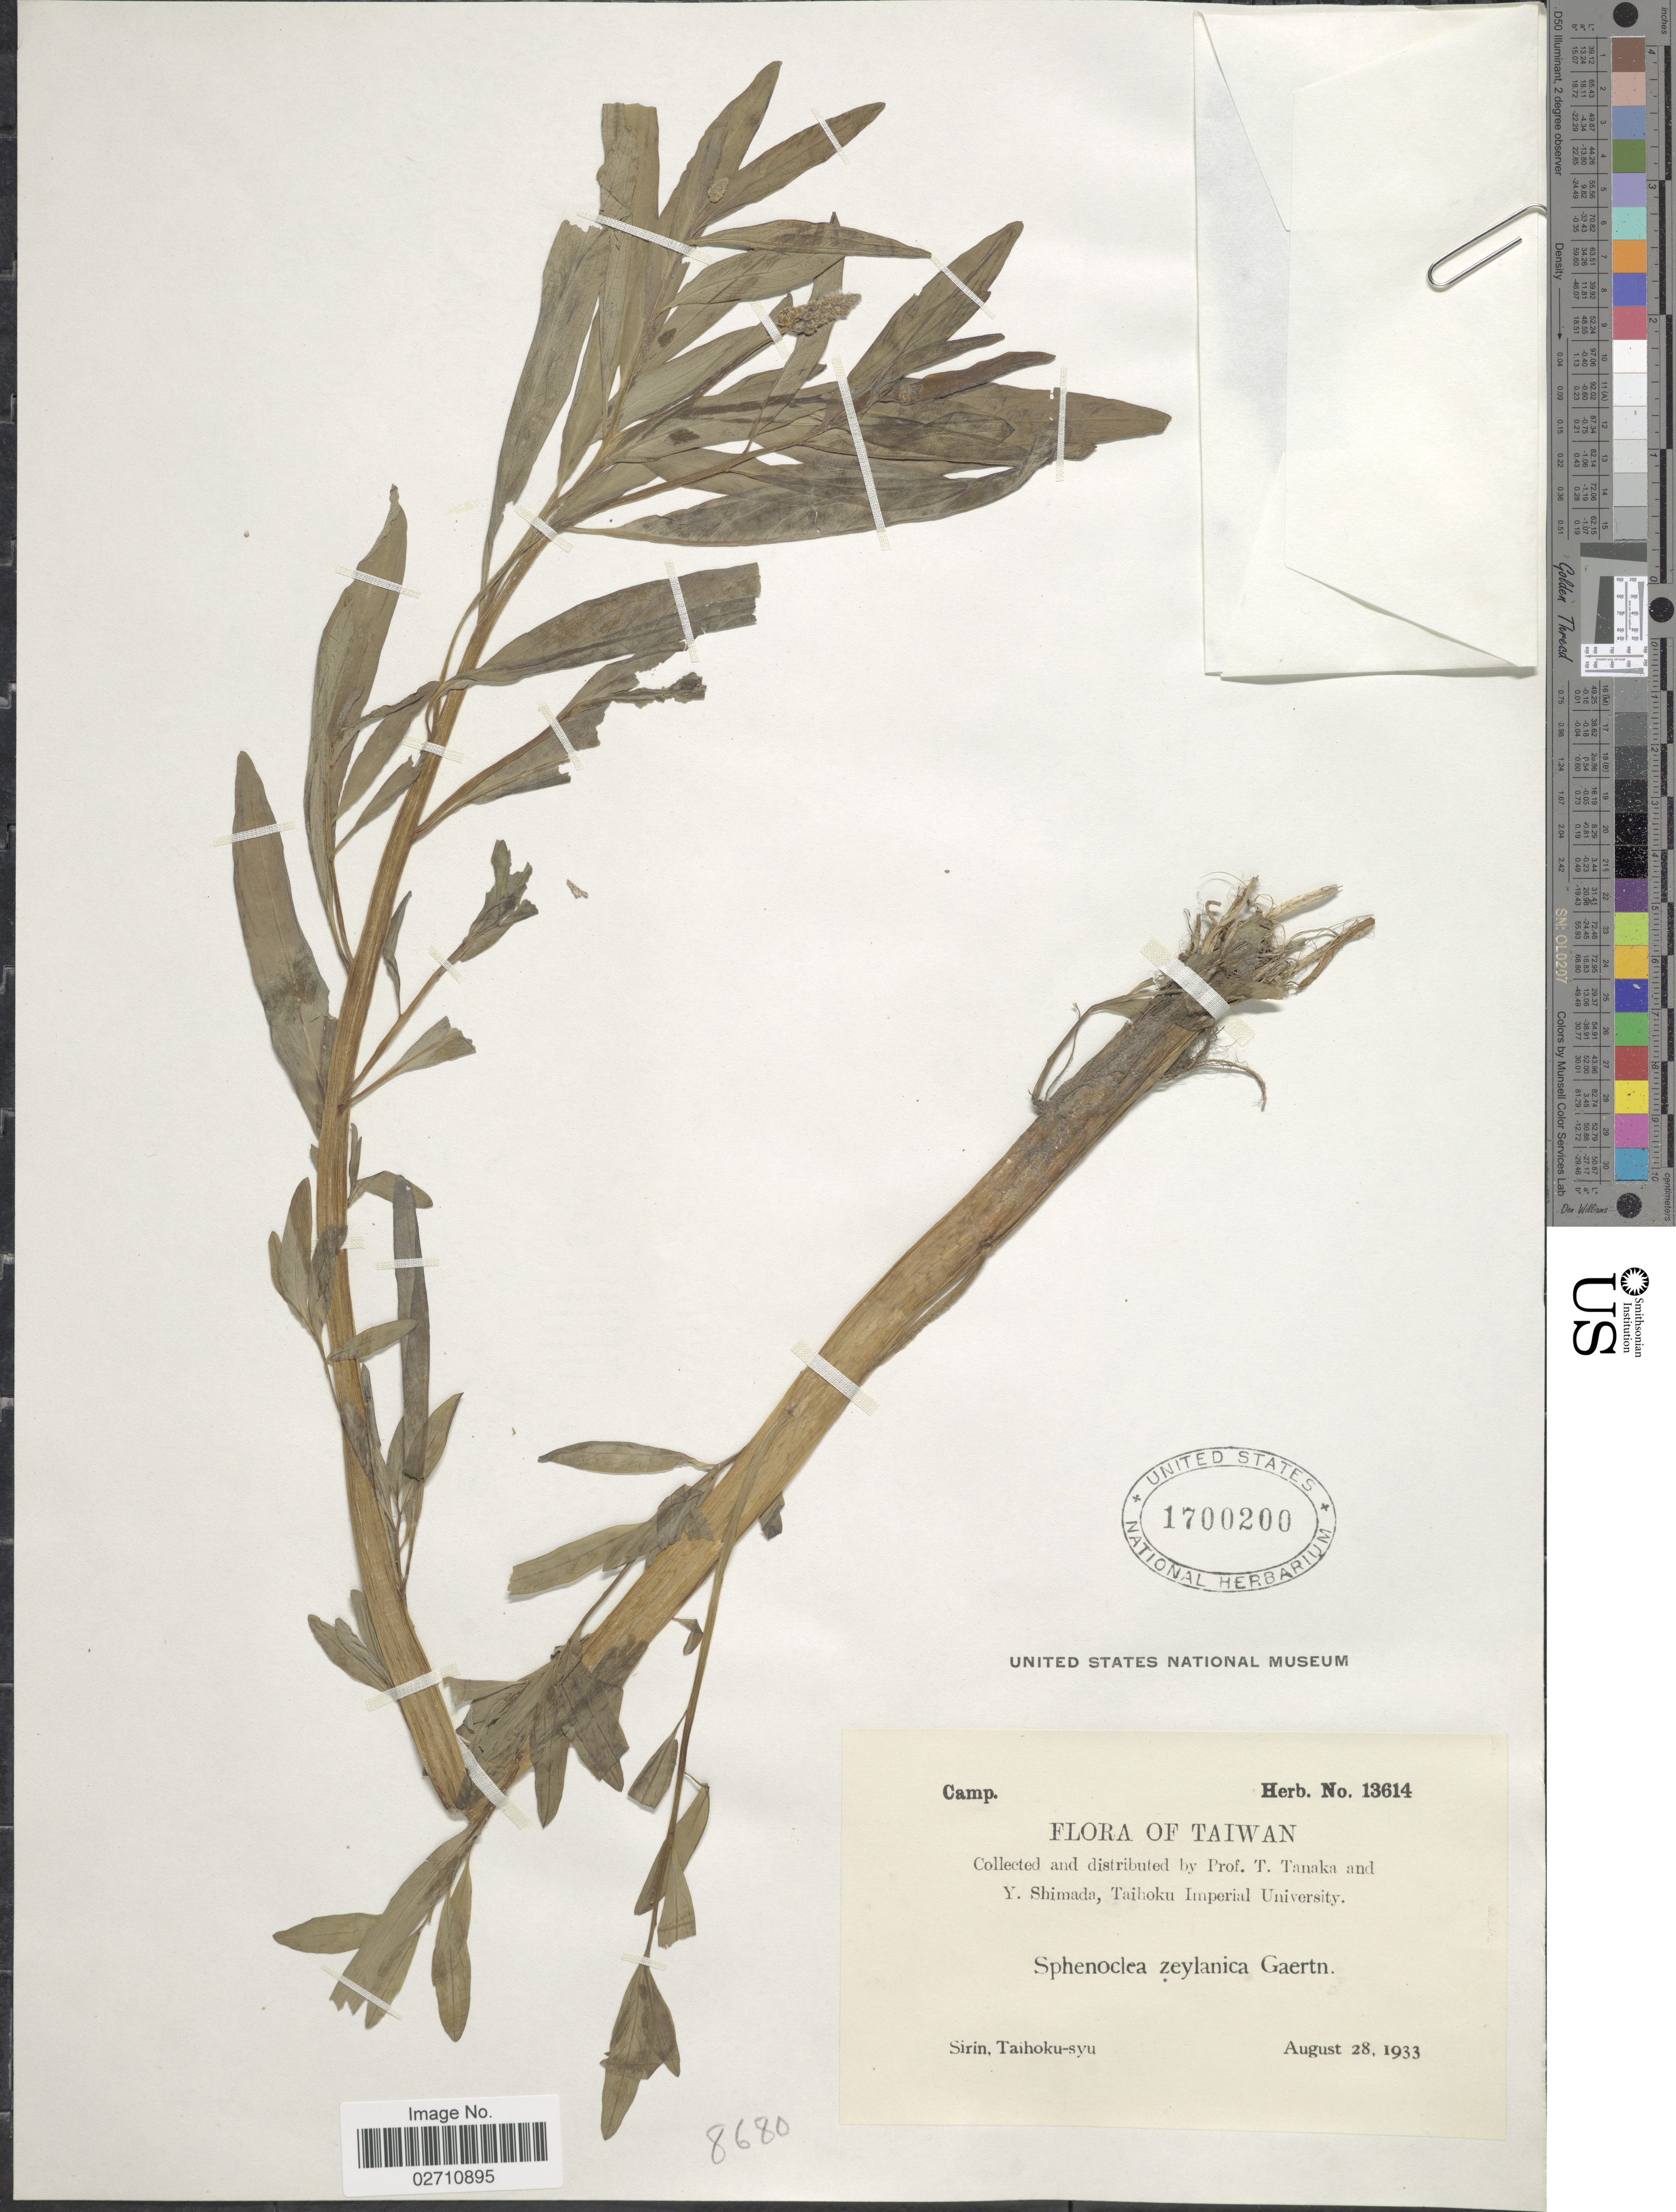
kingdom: Plantae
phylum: Tracheophyta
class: Magnoliopsida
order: Solanales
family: Sphenocleaceae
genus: Sphenoclea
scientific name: Sphenoclea zeylanica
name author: Gaertn.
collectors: T. Tanaka & Y. Shimada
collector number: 13614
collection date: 1933-08-28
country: Taiwan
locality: Sirin, Taihoku-syu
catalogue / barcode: US 1700200